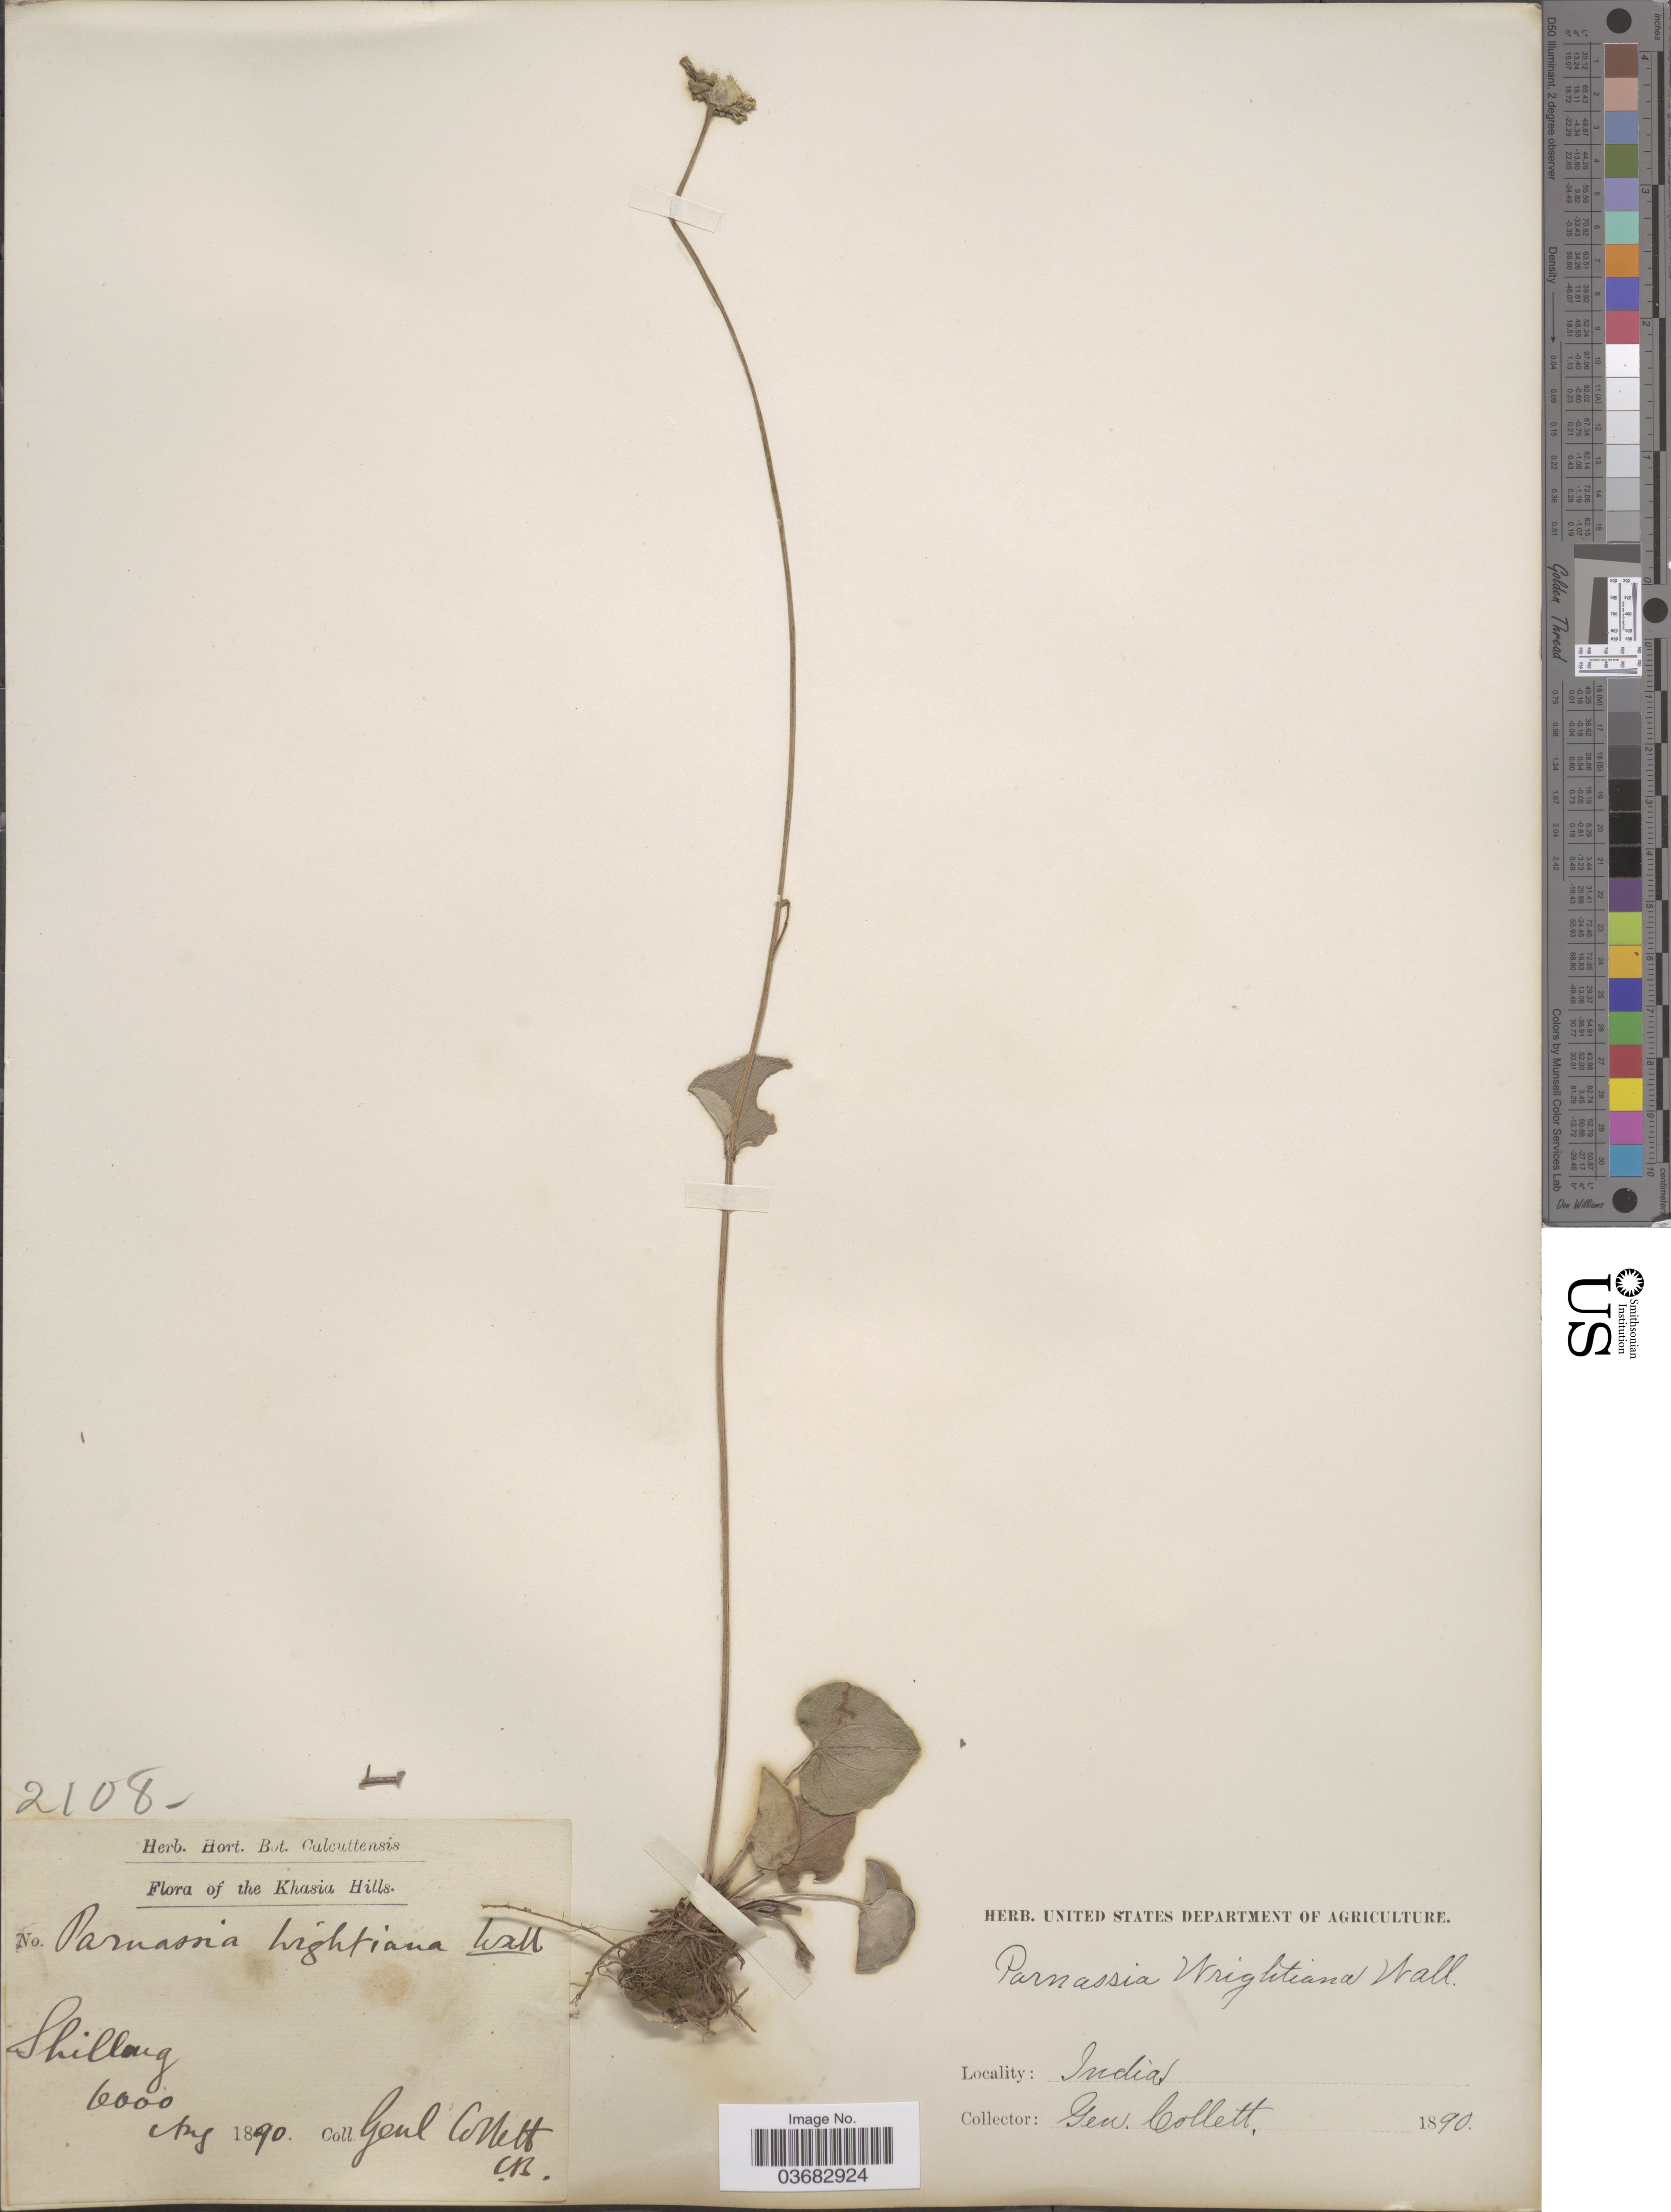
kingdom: Plantae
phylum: Tracheophyta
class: Magnoliopsida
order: Celastrales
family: Parnassiaceae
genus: Parnassia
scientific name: Parnassia wightiana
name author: Wall. ex Wight & Arn.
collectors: C. B. Collett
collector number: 2108?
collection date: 1890-08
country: India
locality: Khasia Hills. Shillong.